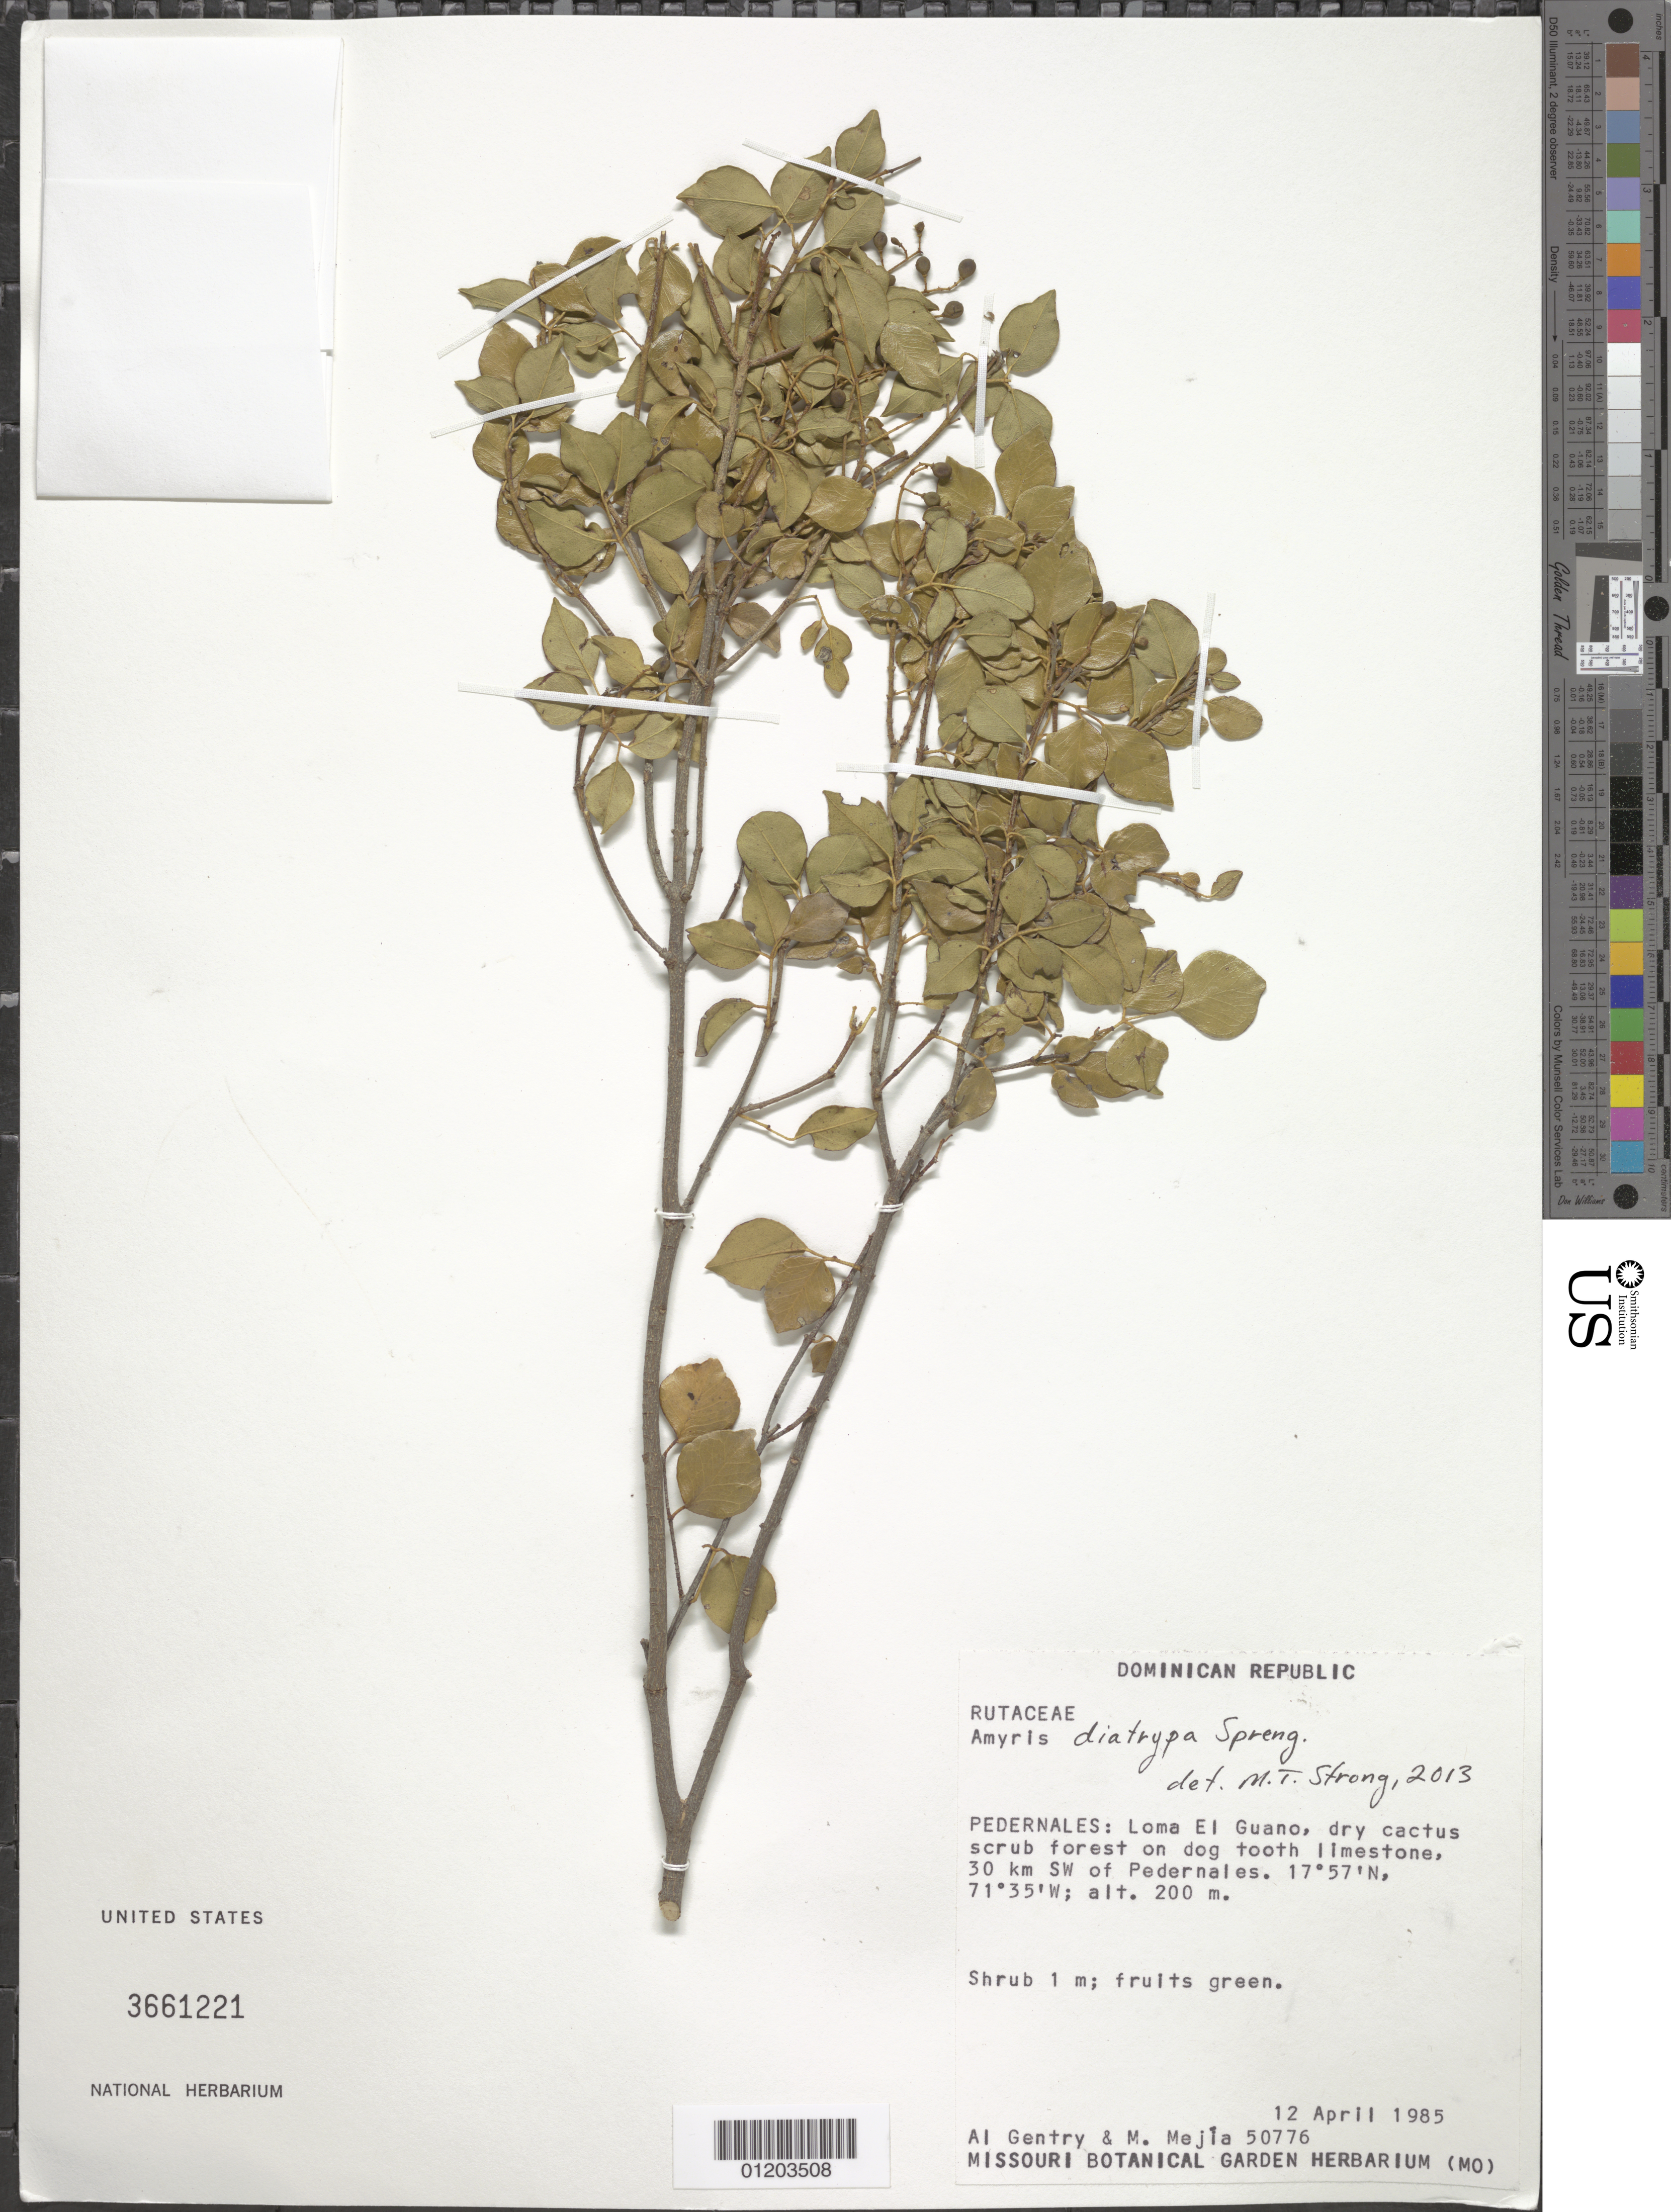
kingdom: Plantae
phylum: Tracheophyta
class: Magnoliopsida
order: Sapindales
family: Rutaceae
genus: Amyris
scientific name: Amyris diatrypa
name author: Spreng.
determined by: Strong, M. T., (US), Smithsonian Institution - National Museum of Natural History (UNITED STATES)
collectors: A. H. Gentry & M. Mejia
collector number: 50776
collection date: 1985-04-12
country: Dominican Republic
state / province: Pedernales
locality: Loma El Guano, 30 km SW of Pedernales.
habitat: Dry cactus scrub forest on dog tooth limestone.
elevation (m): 200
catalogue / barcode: US 3661221